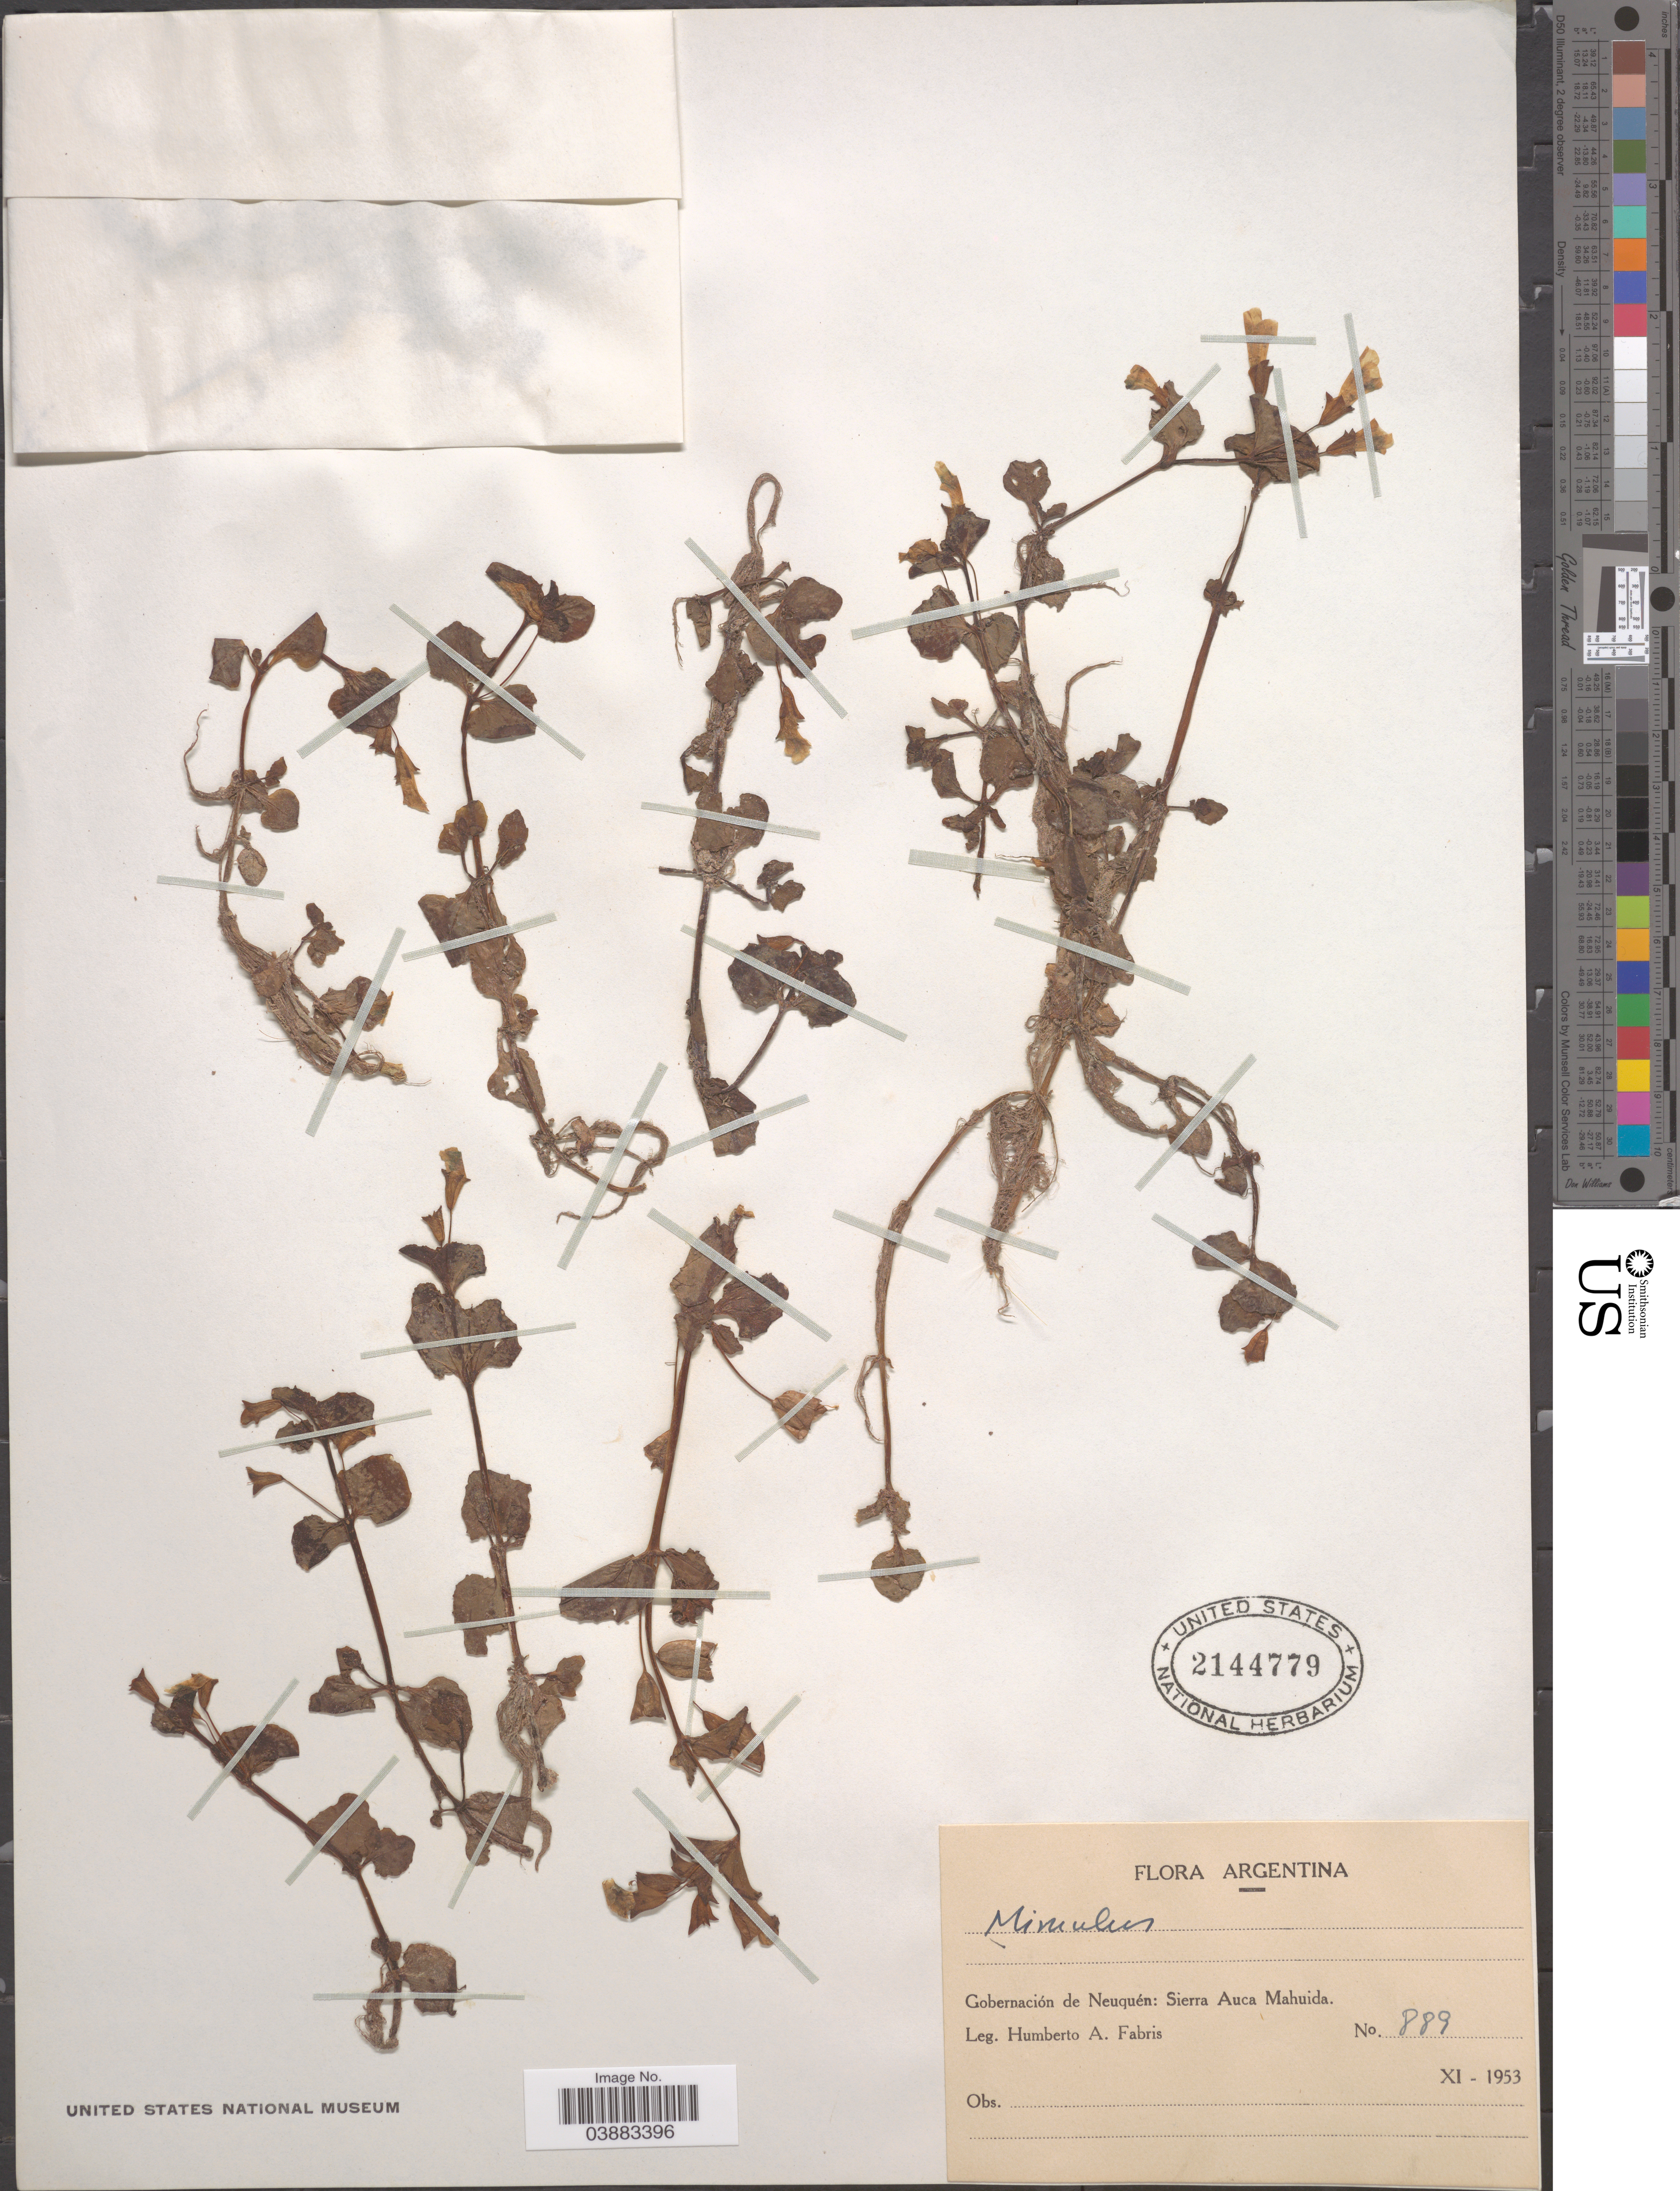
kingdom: Plantae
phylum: Tracheophyta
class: Magnoliopsida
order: Lamiales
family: Phrymaceae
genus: Mimulus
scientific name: Mimulus glabratus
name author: Kunth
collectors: H. A. Fabris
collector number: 889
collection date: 1953-11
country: Argentina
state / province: Neuquen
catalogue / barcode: US 2144779